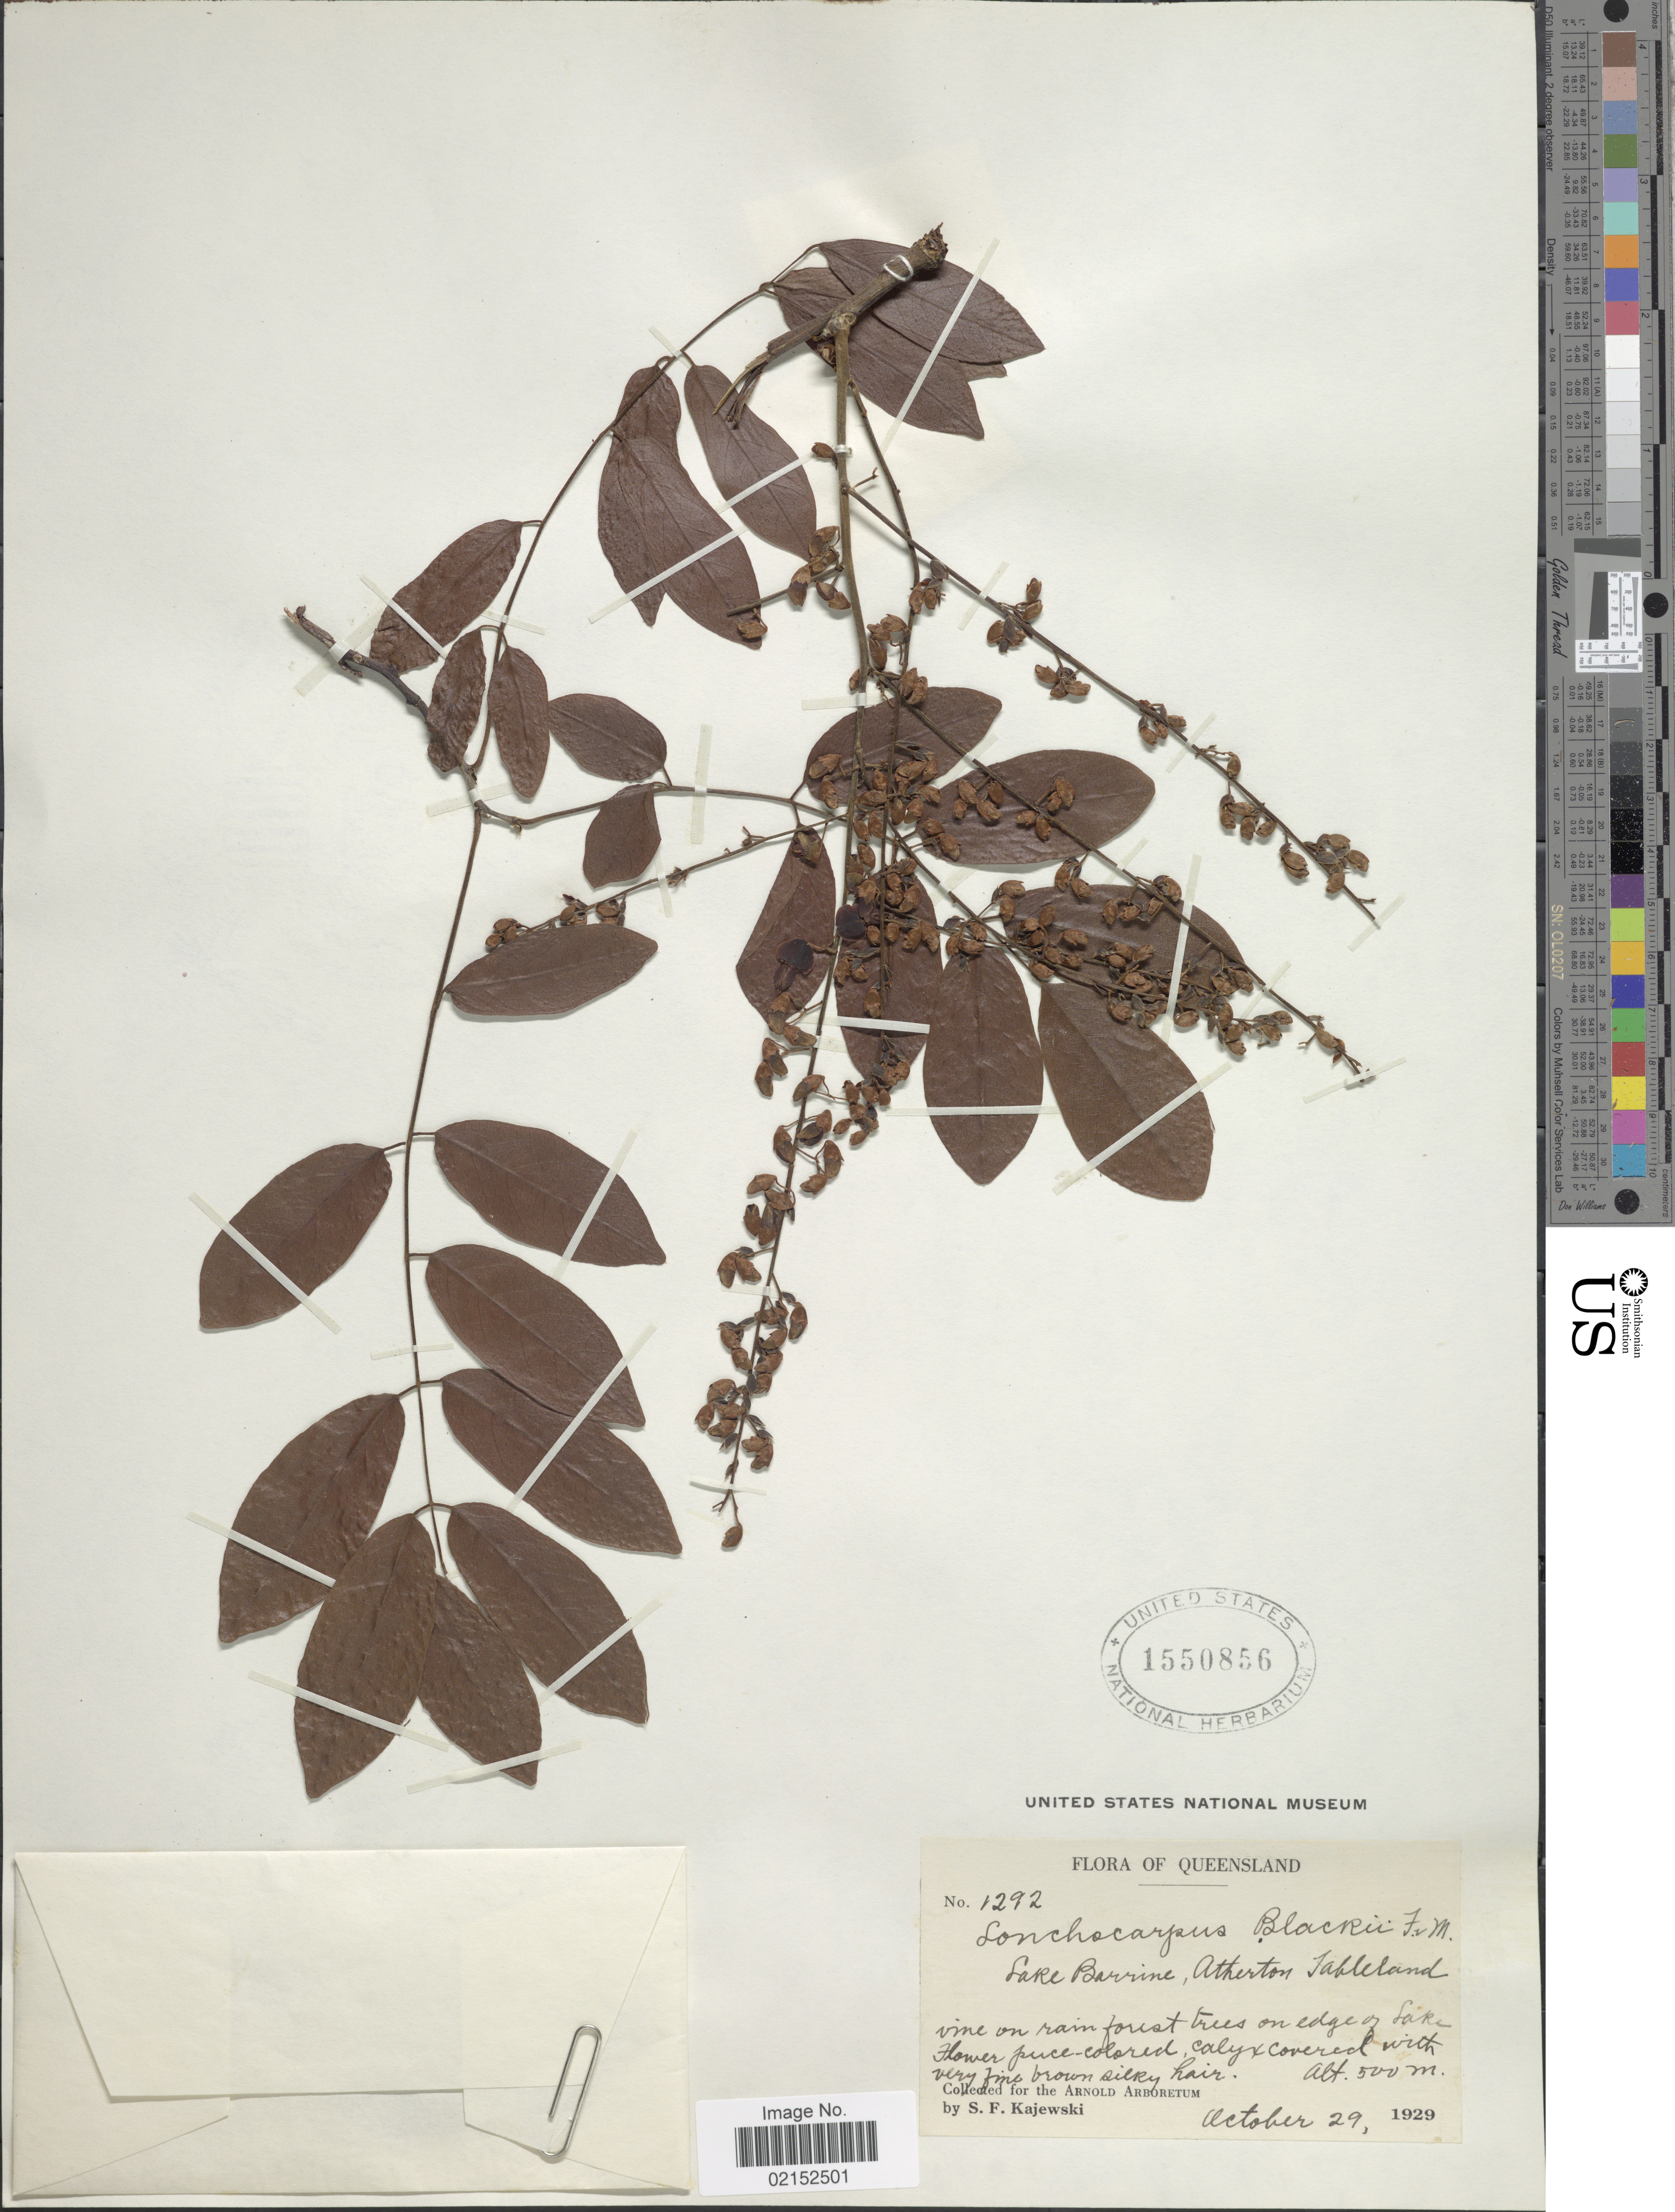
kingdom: Plantae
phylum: Tracheophyta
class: Magnoliopsida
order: Fabales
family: Fabaceae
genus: Austrosteenisia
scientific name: Austrosteenisia blackii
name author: (F. Muell.) R. Geesink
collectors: S. Kajewski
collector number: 1292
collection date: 1929-10-29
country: Australia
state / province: Queensland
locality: Lake Barrine, Atherton, Tableland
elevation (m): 500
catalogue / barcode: US 1550856